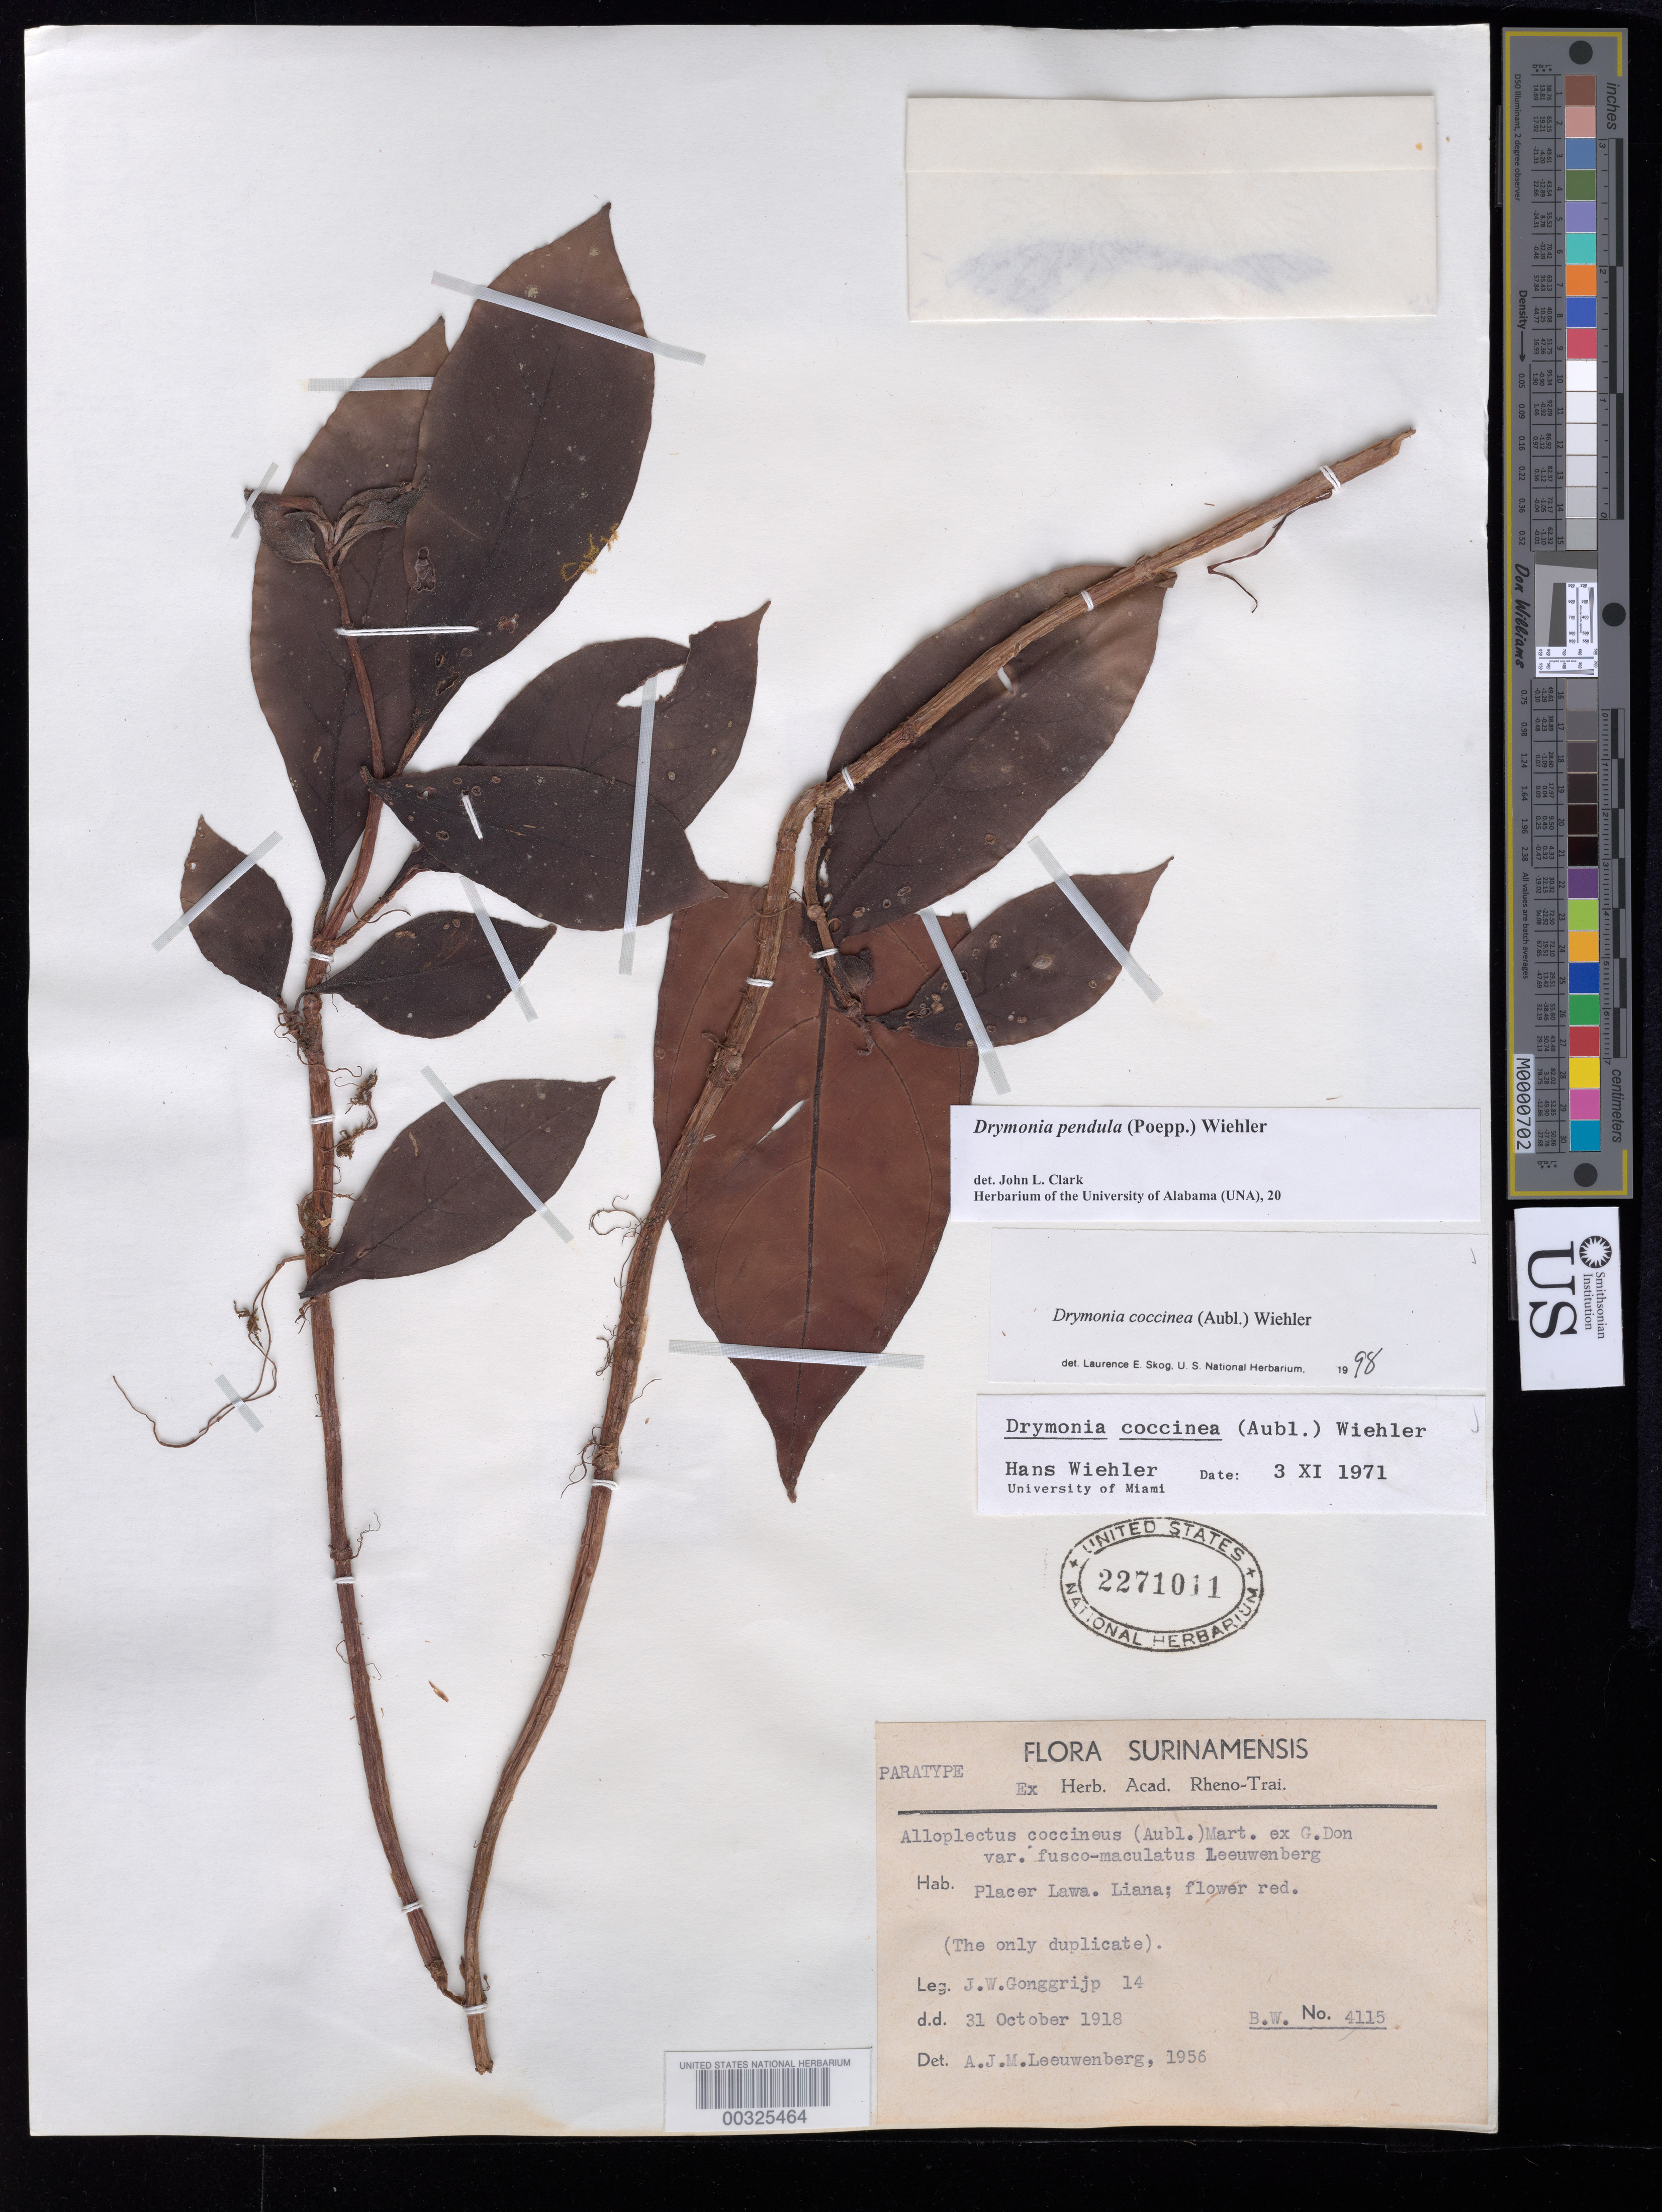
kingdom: Plantae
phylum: Tracheophyta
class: Magnoliopsida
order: Lamiales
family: Gesneriaceae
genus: Drymonia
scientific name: Drymonia coccinea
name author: (Aubl.) Wiehler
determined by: Skog, Laurence E.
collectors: J. Gonggrijp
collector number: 14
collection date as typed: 31 Oct 1918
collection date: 1918-10-31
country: Suriname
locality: Placer Lawa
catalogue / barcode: US 2271011